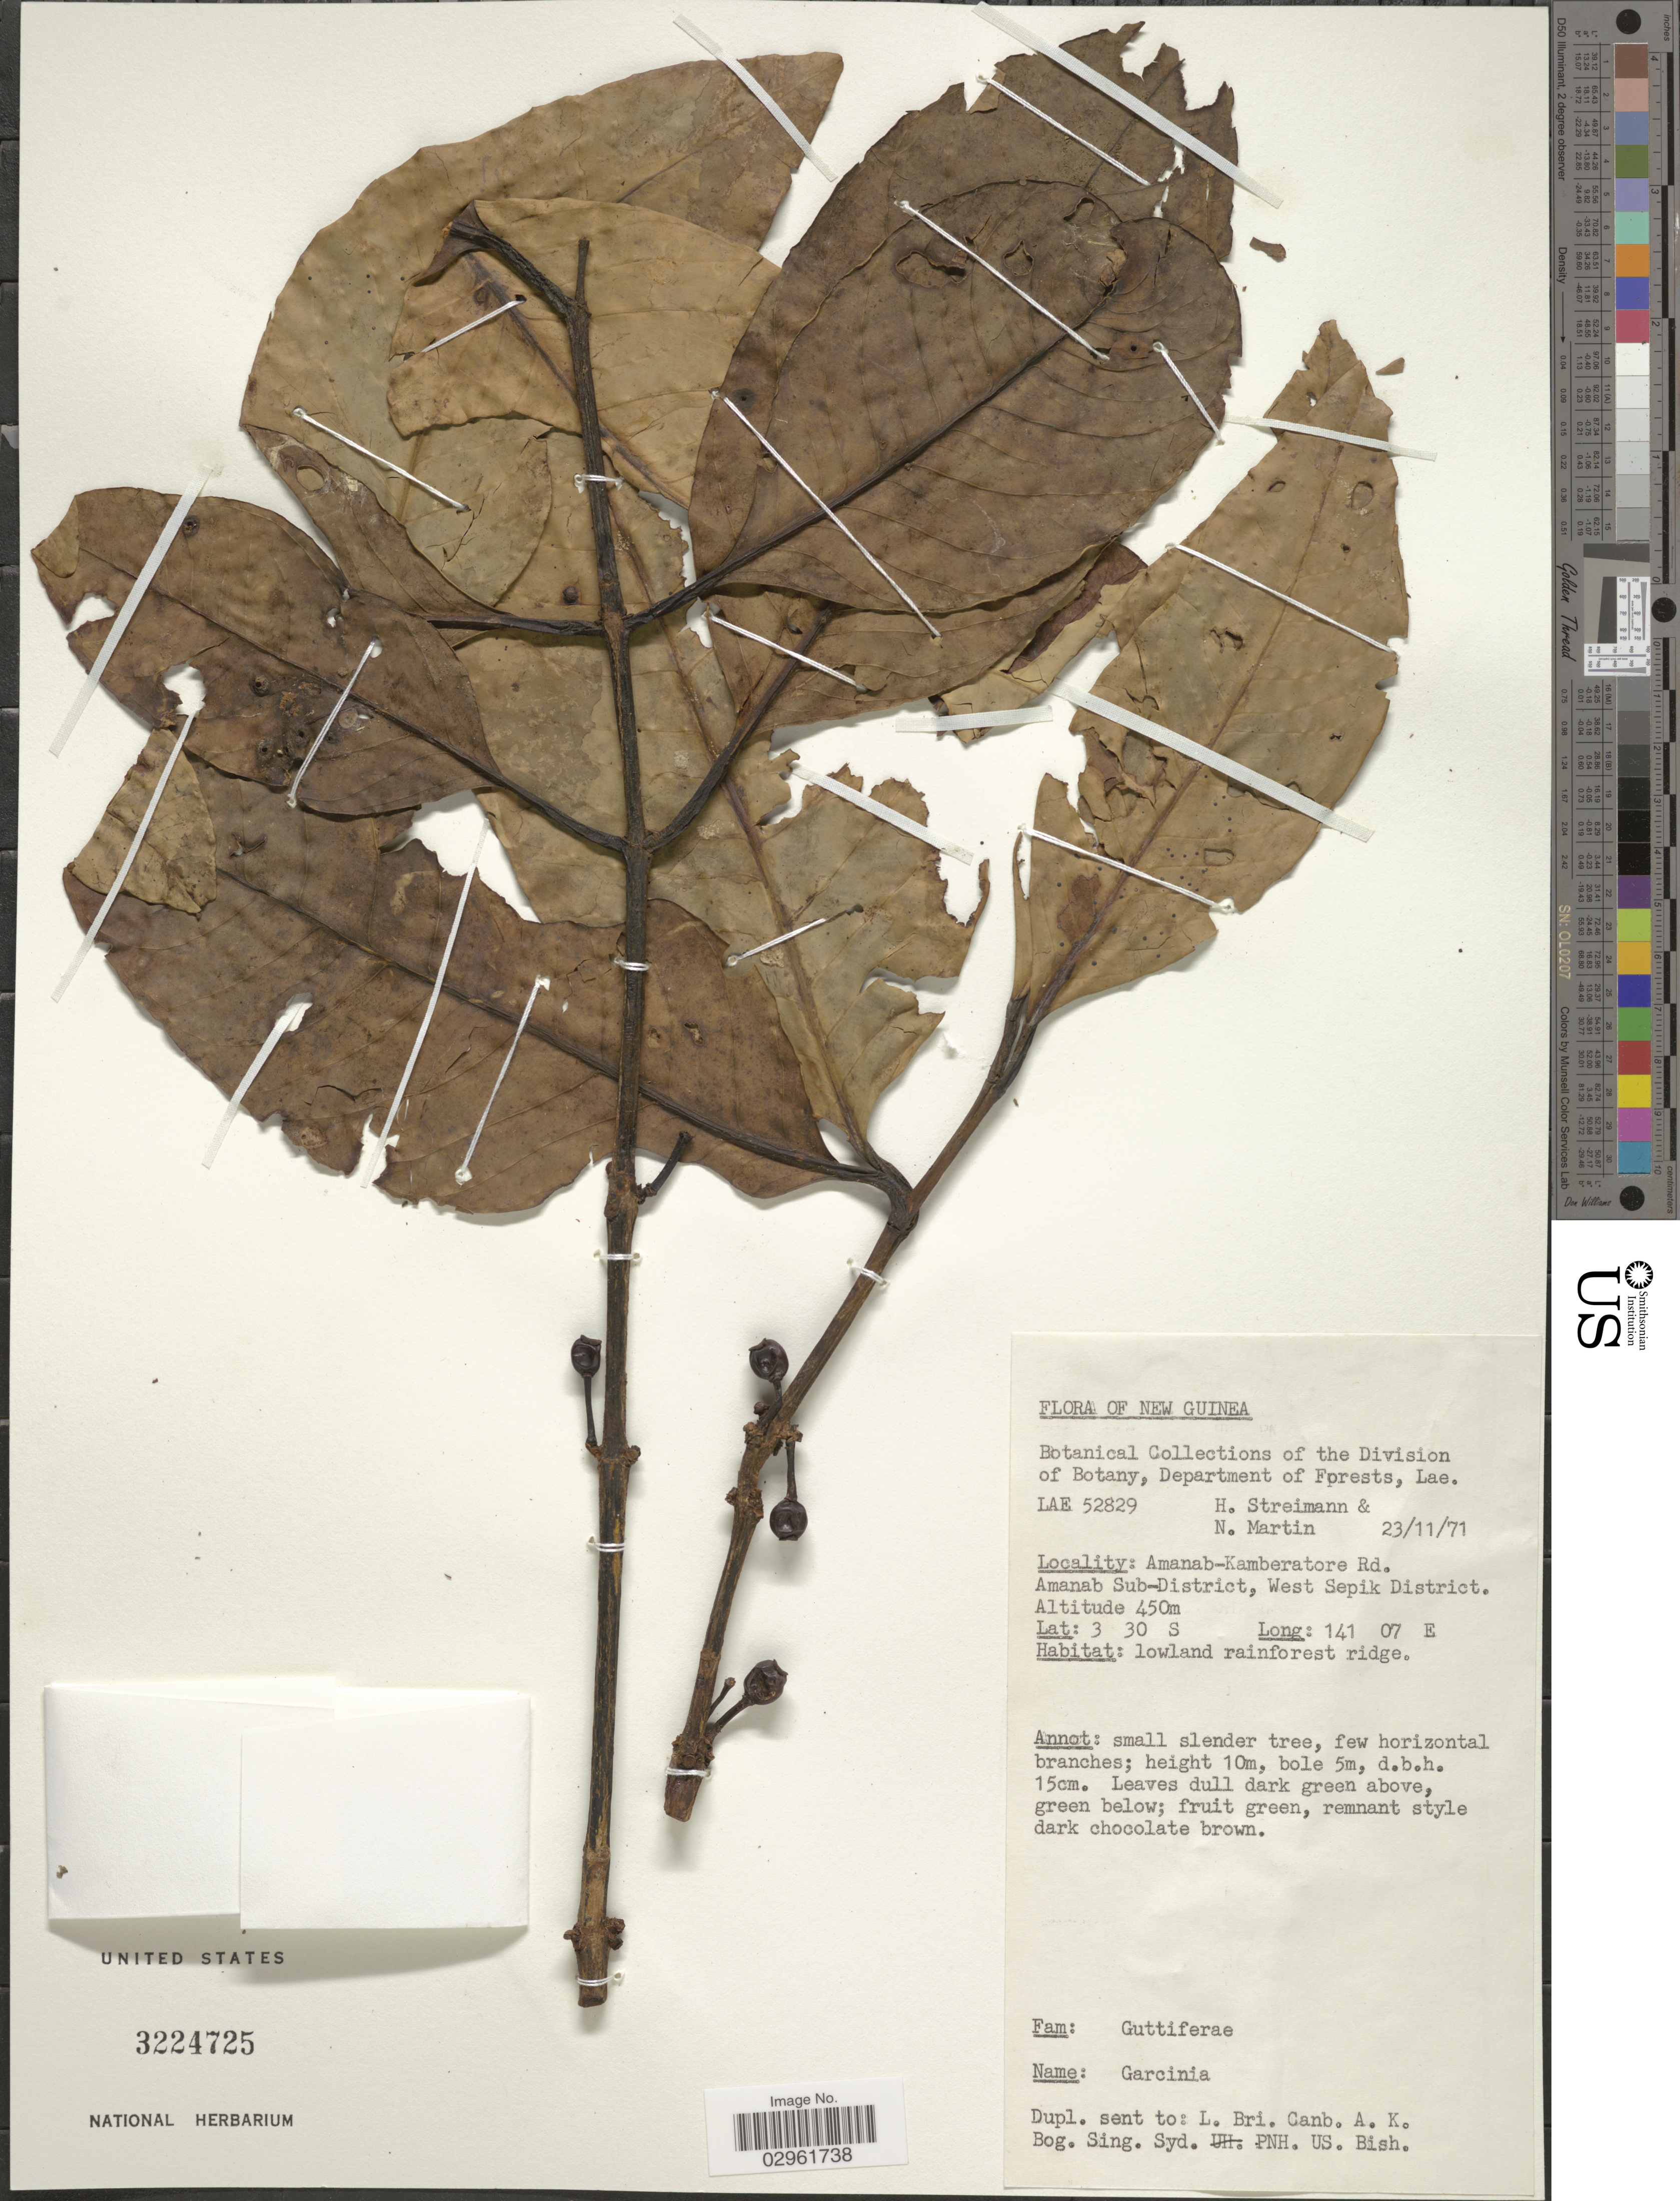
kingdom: Plantae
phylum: Tracheophyta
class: Magnoliopsida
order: Malpighiales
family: Clusiaceae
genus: Garcinia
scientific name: Garcinia sp.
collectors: H. Streimann & N. Martin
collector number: LAE52829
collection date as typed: Transcribed d/m/y: 23/11/71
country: Papua New Guinea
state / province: Sandaun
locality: New Guinea. Amanab-Kamberatore Rd. Amanab Sub-District, West Sepik District.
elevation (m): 450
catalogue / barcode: US 3224725